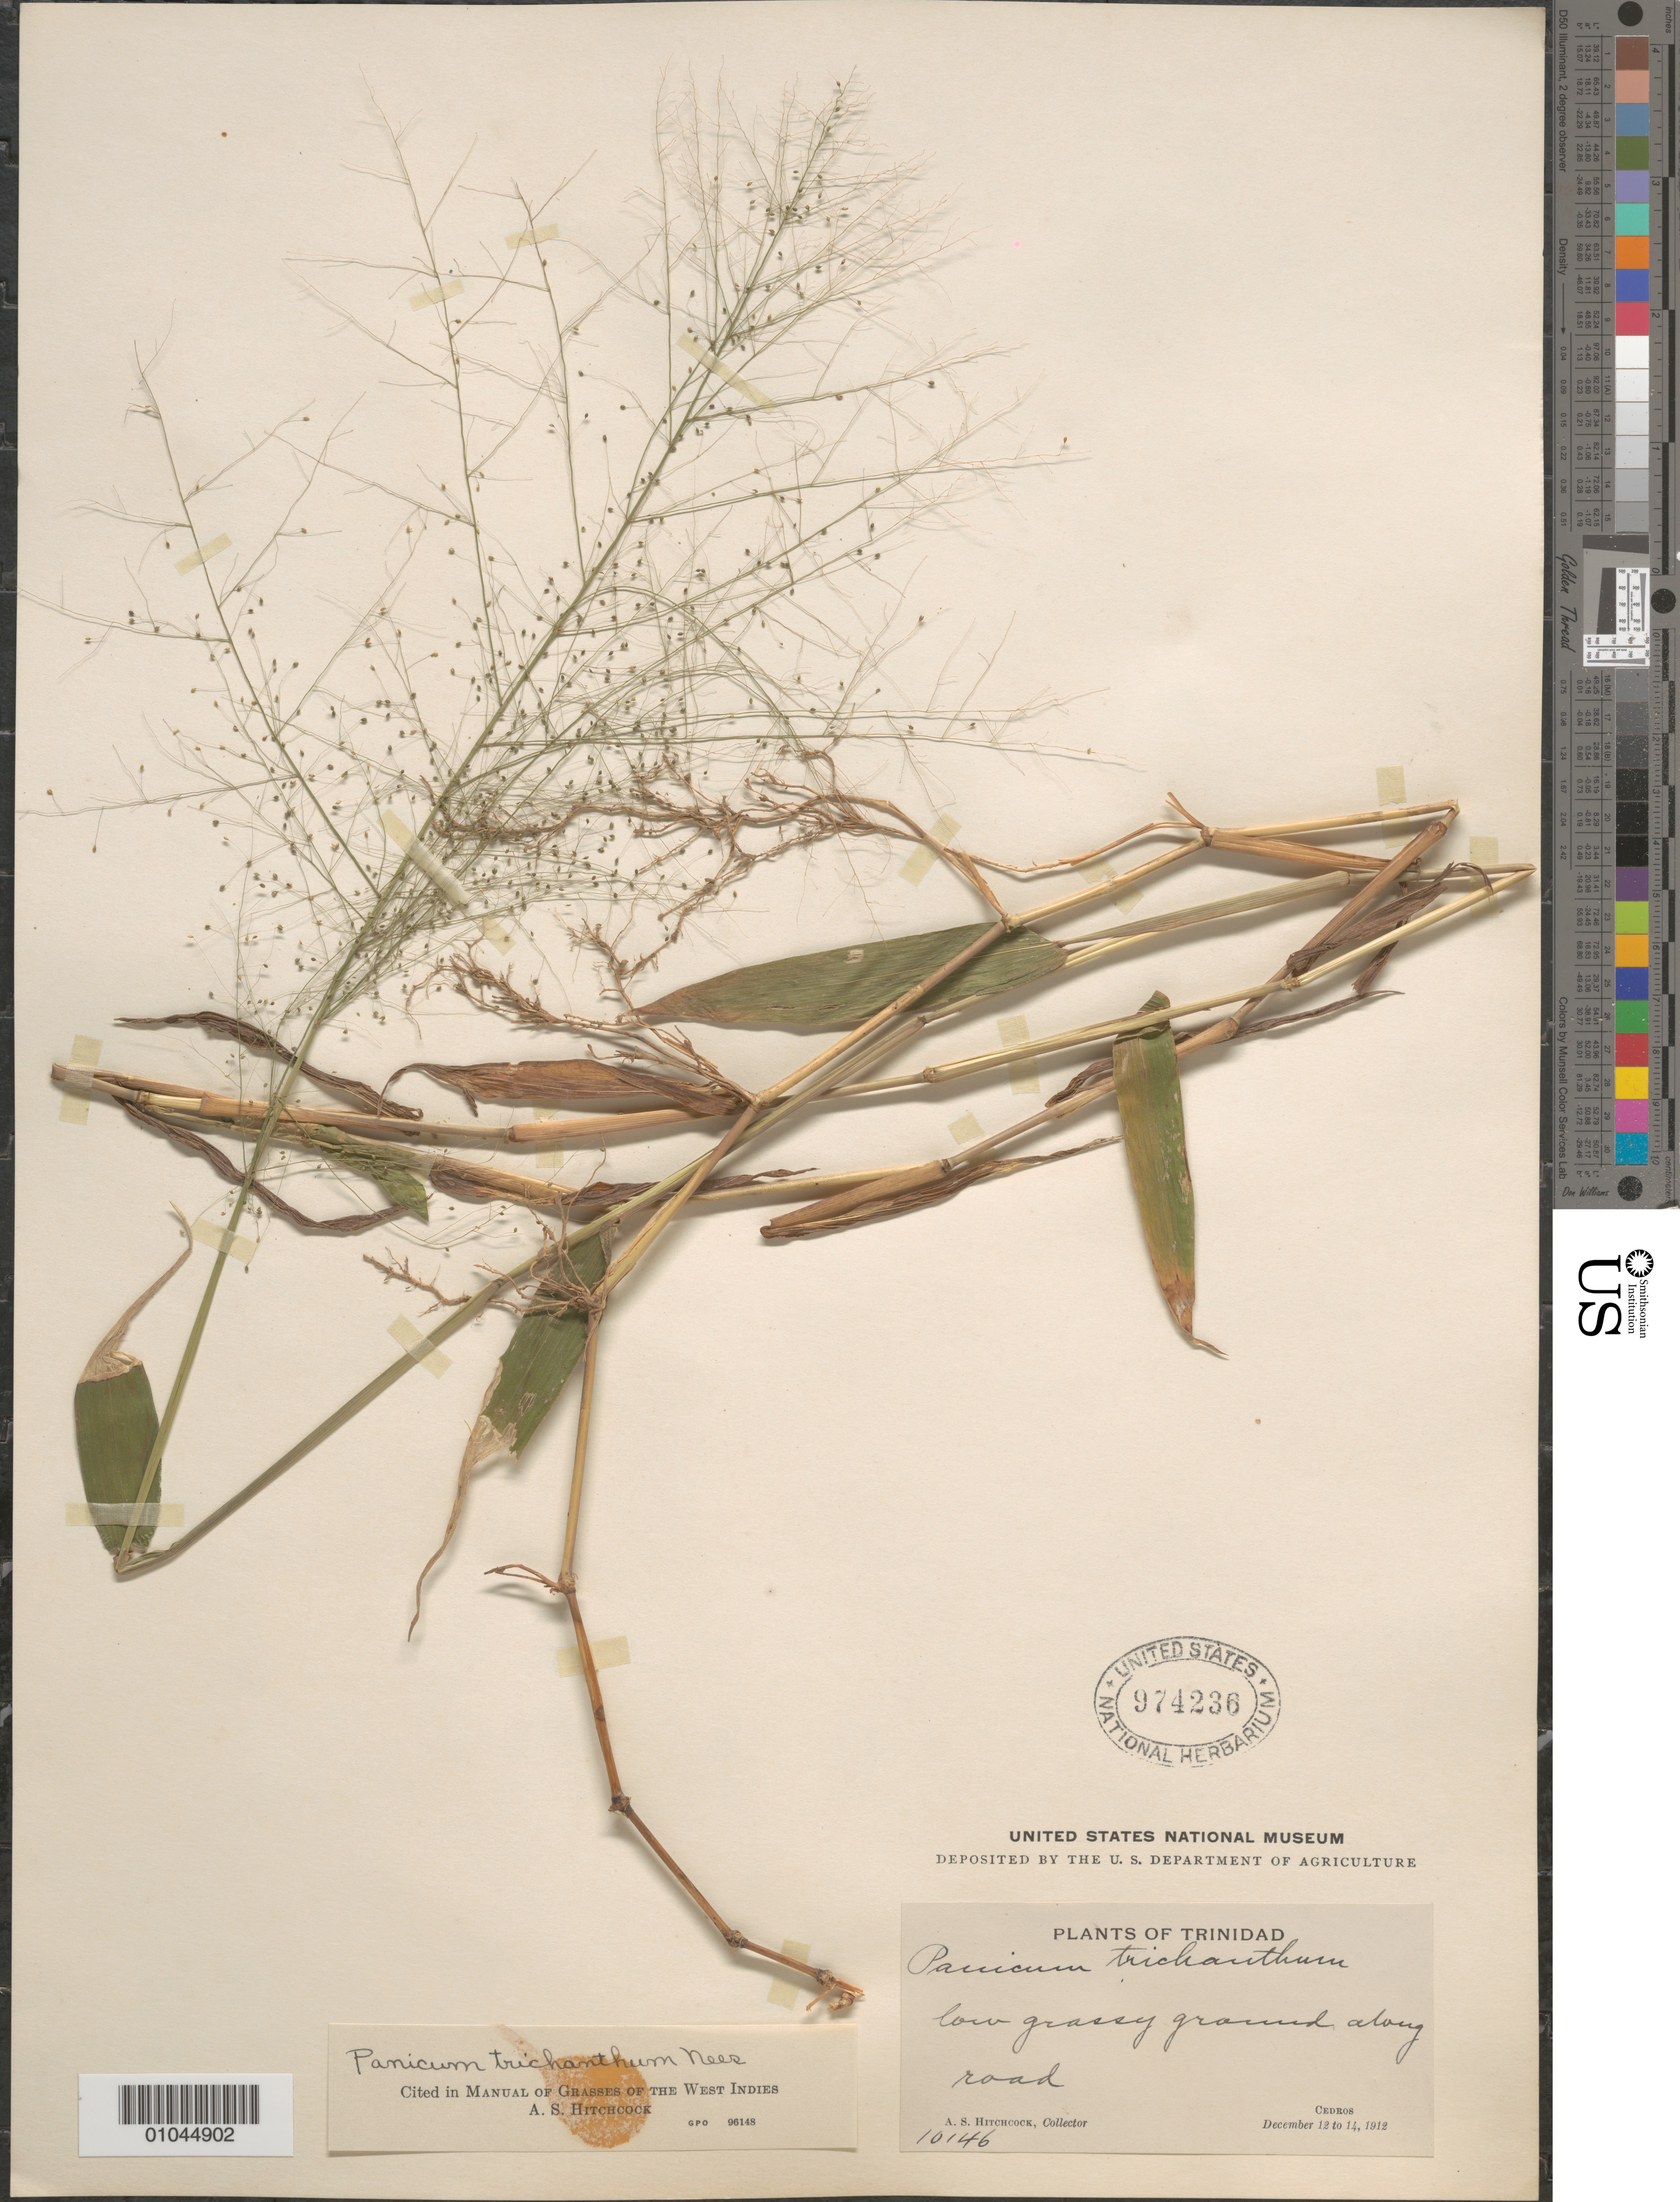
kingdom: Plantae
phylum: Tracheophyta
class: Liliopsida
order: Poales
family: Poaceae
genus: Panicum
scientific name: Panicum trichanthum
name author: Nees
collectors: A. S. Hitchcock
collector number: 10146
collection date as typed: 12 Dec 1912 to 14 Dec 1912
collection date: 1912-12-12/1912-12-14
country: Trinidad and Tobago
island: Trinidad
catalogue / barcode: US 974236